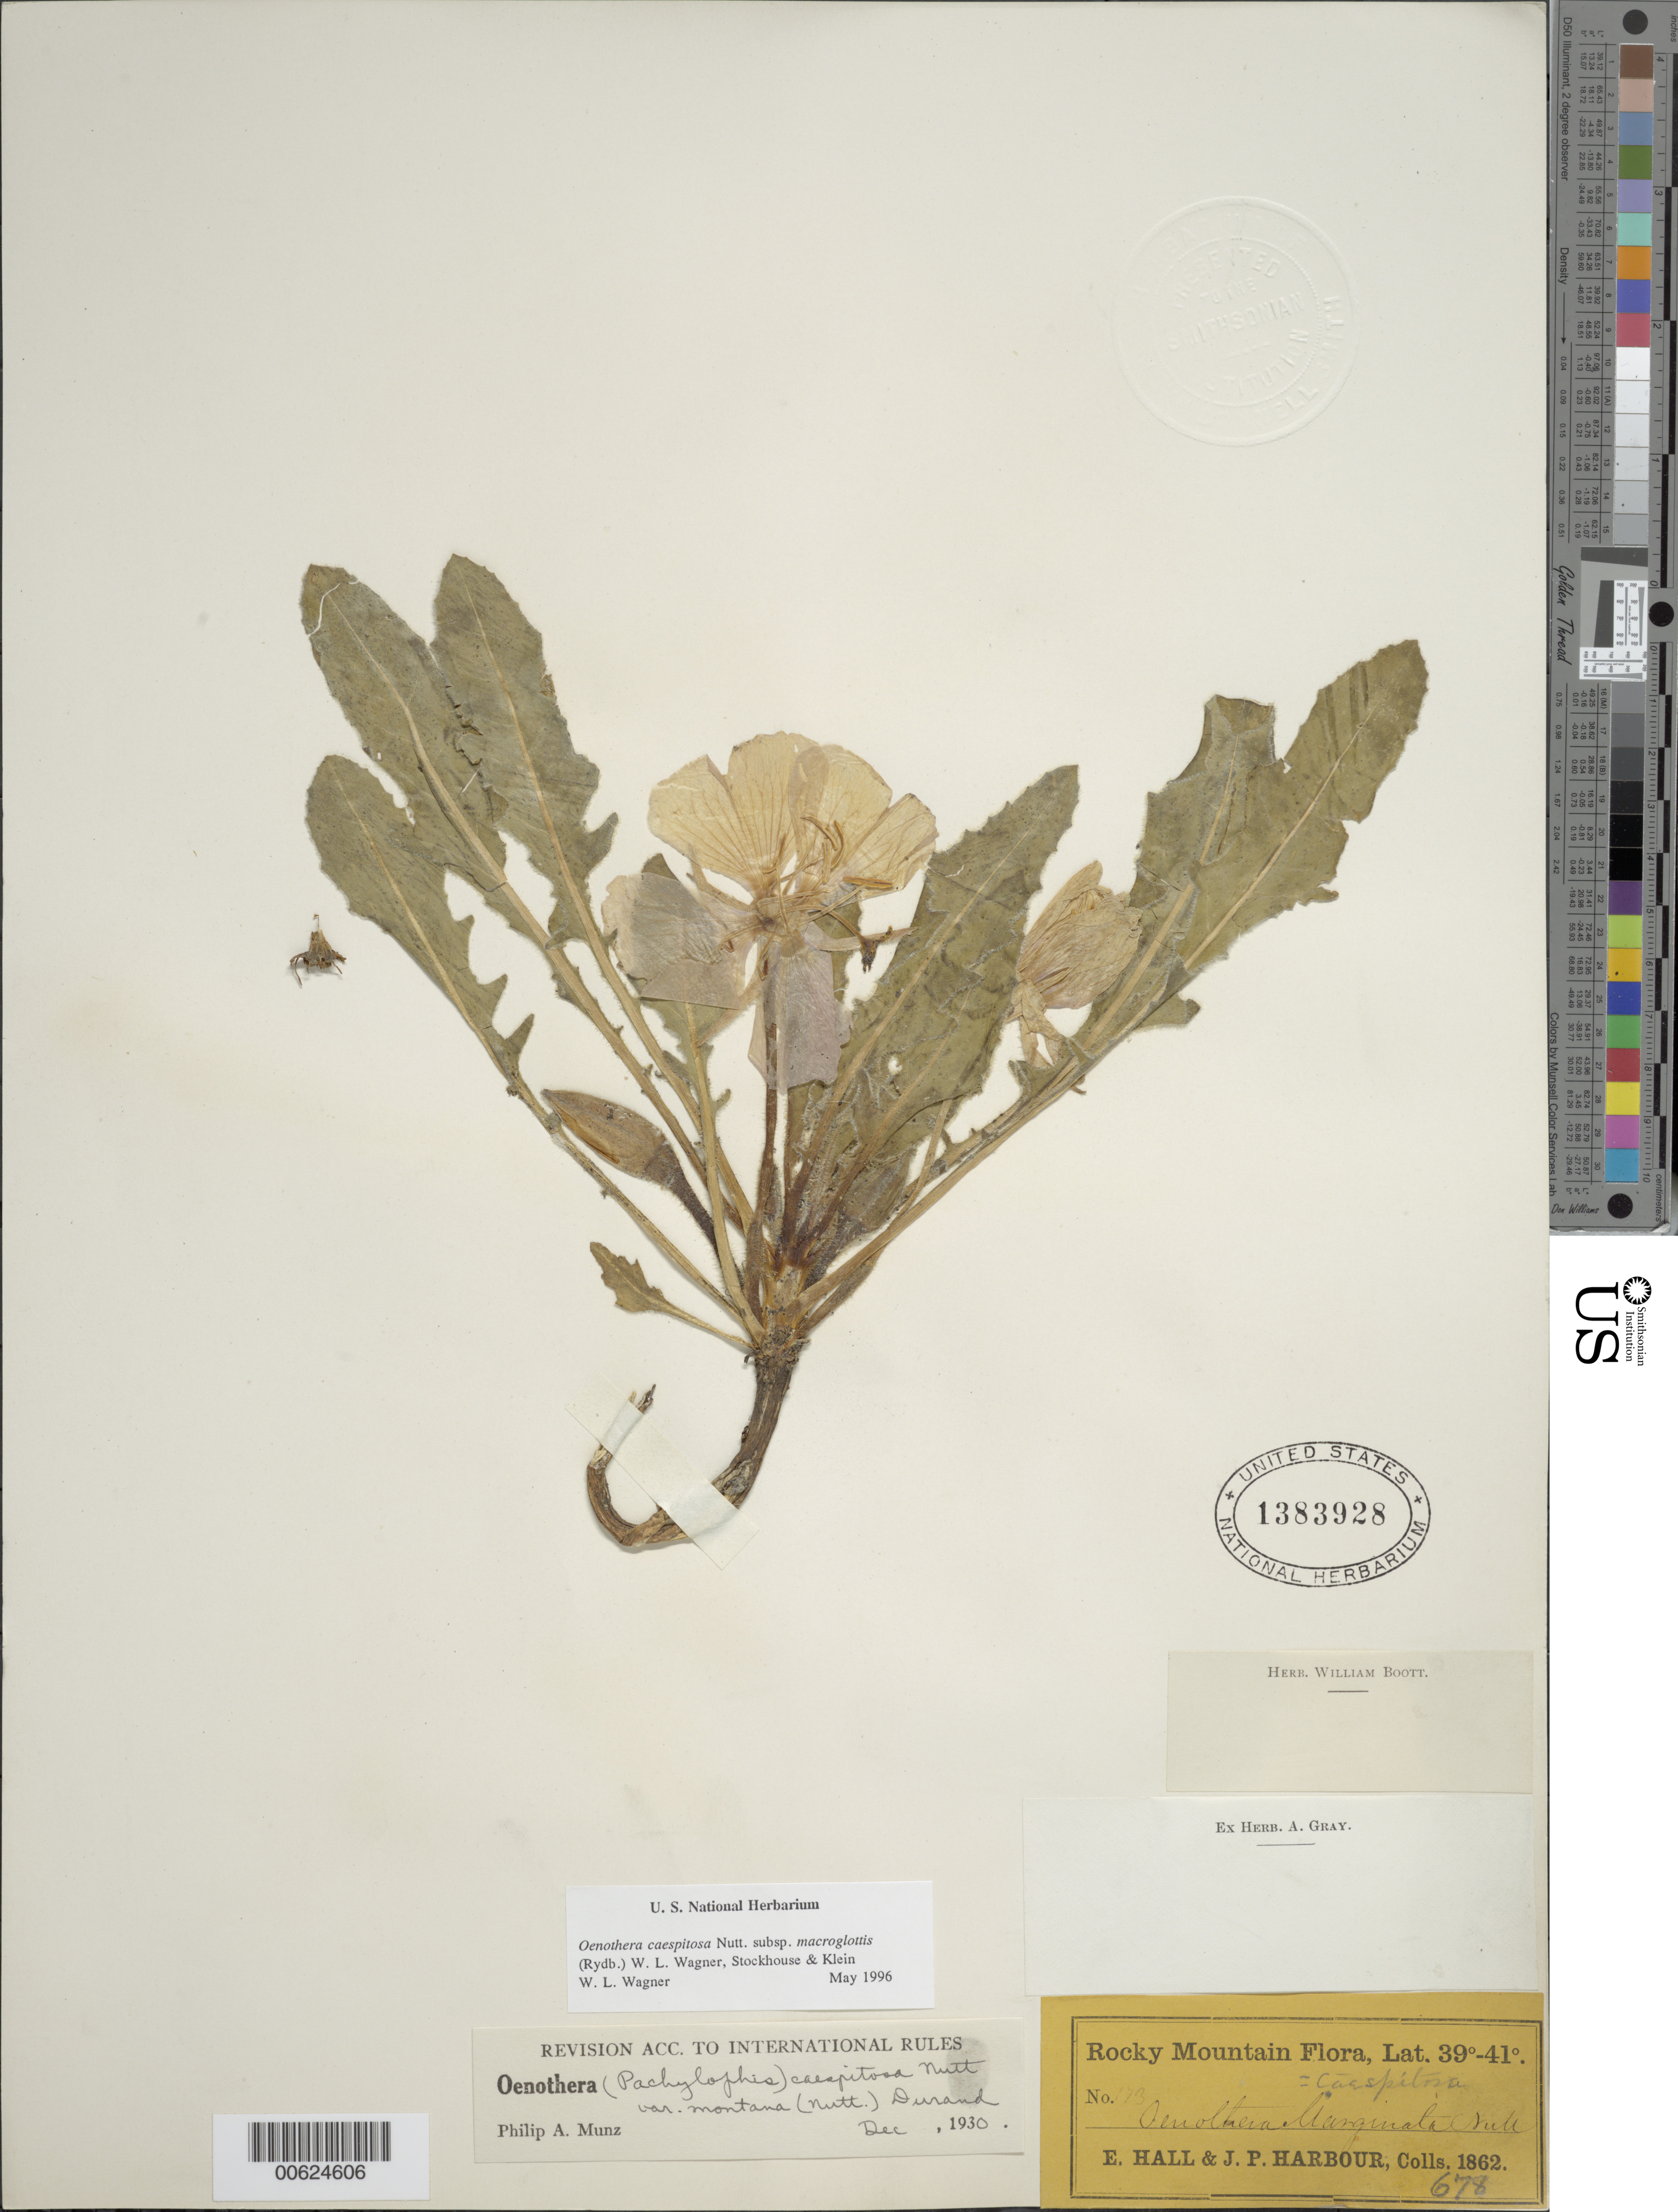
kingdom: Plantae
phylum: Tracheophyta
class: Magnoliopsida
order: Myrtales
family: Onagraceae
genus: Oenothera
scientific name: Oenothera cespitosa subsp. macroglottis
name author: (Rydb.) W.L. Wagner et al.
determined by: Wagner, W. L., (BOT), Smithsonian Institution - National Museum of Natural History (UNITED STATES)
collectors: E. Hall & J. Harbour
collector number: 173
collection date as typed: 1862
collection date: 1862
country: United States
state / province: Colorado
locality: Rocky Mts.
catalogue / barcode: US 1383928